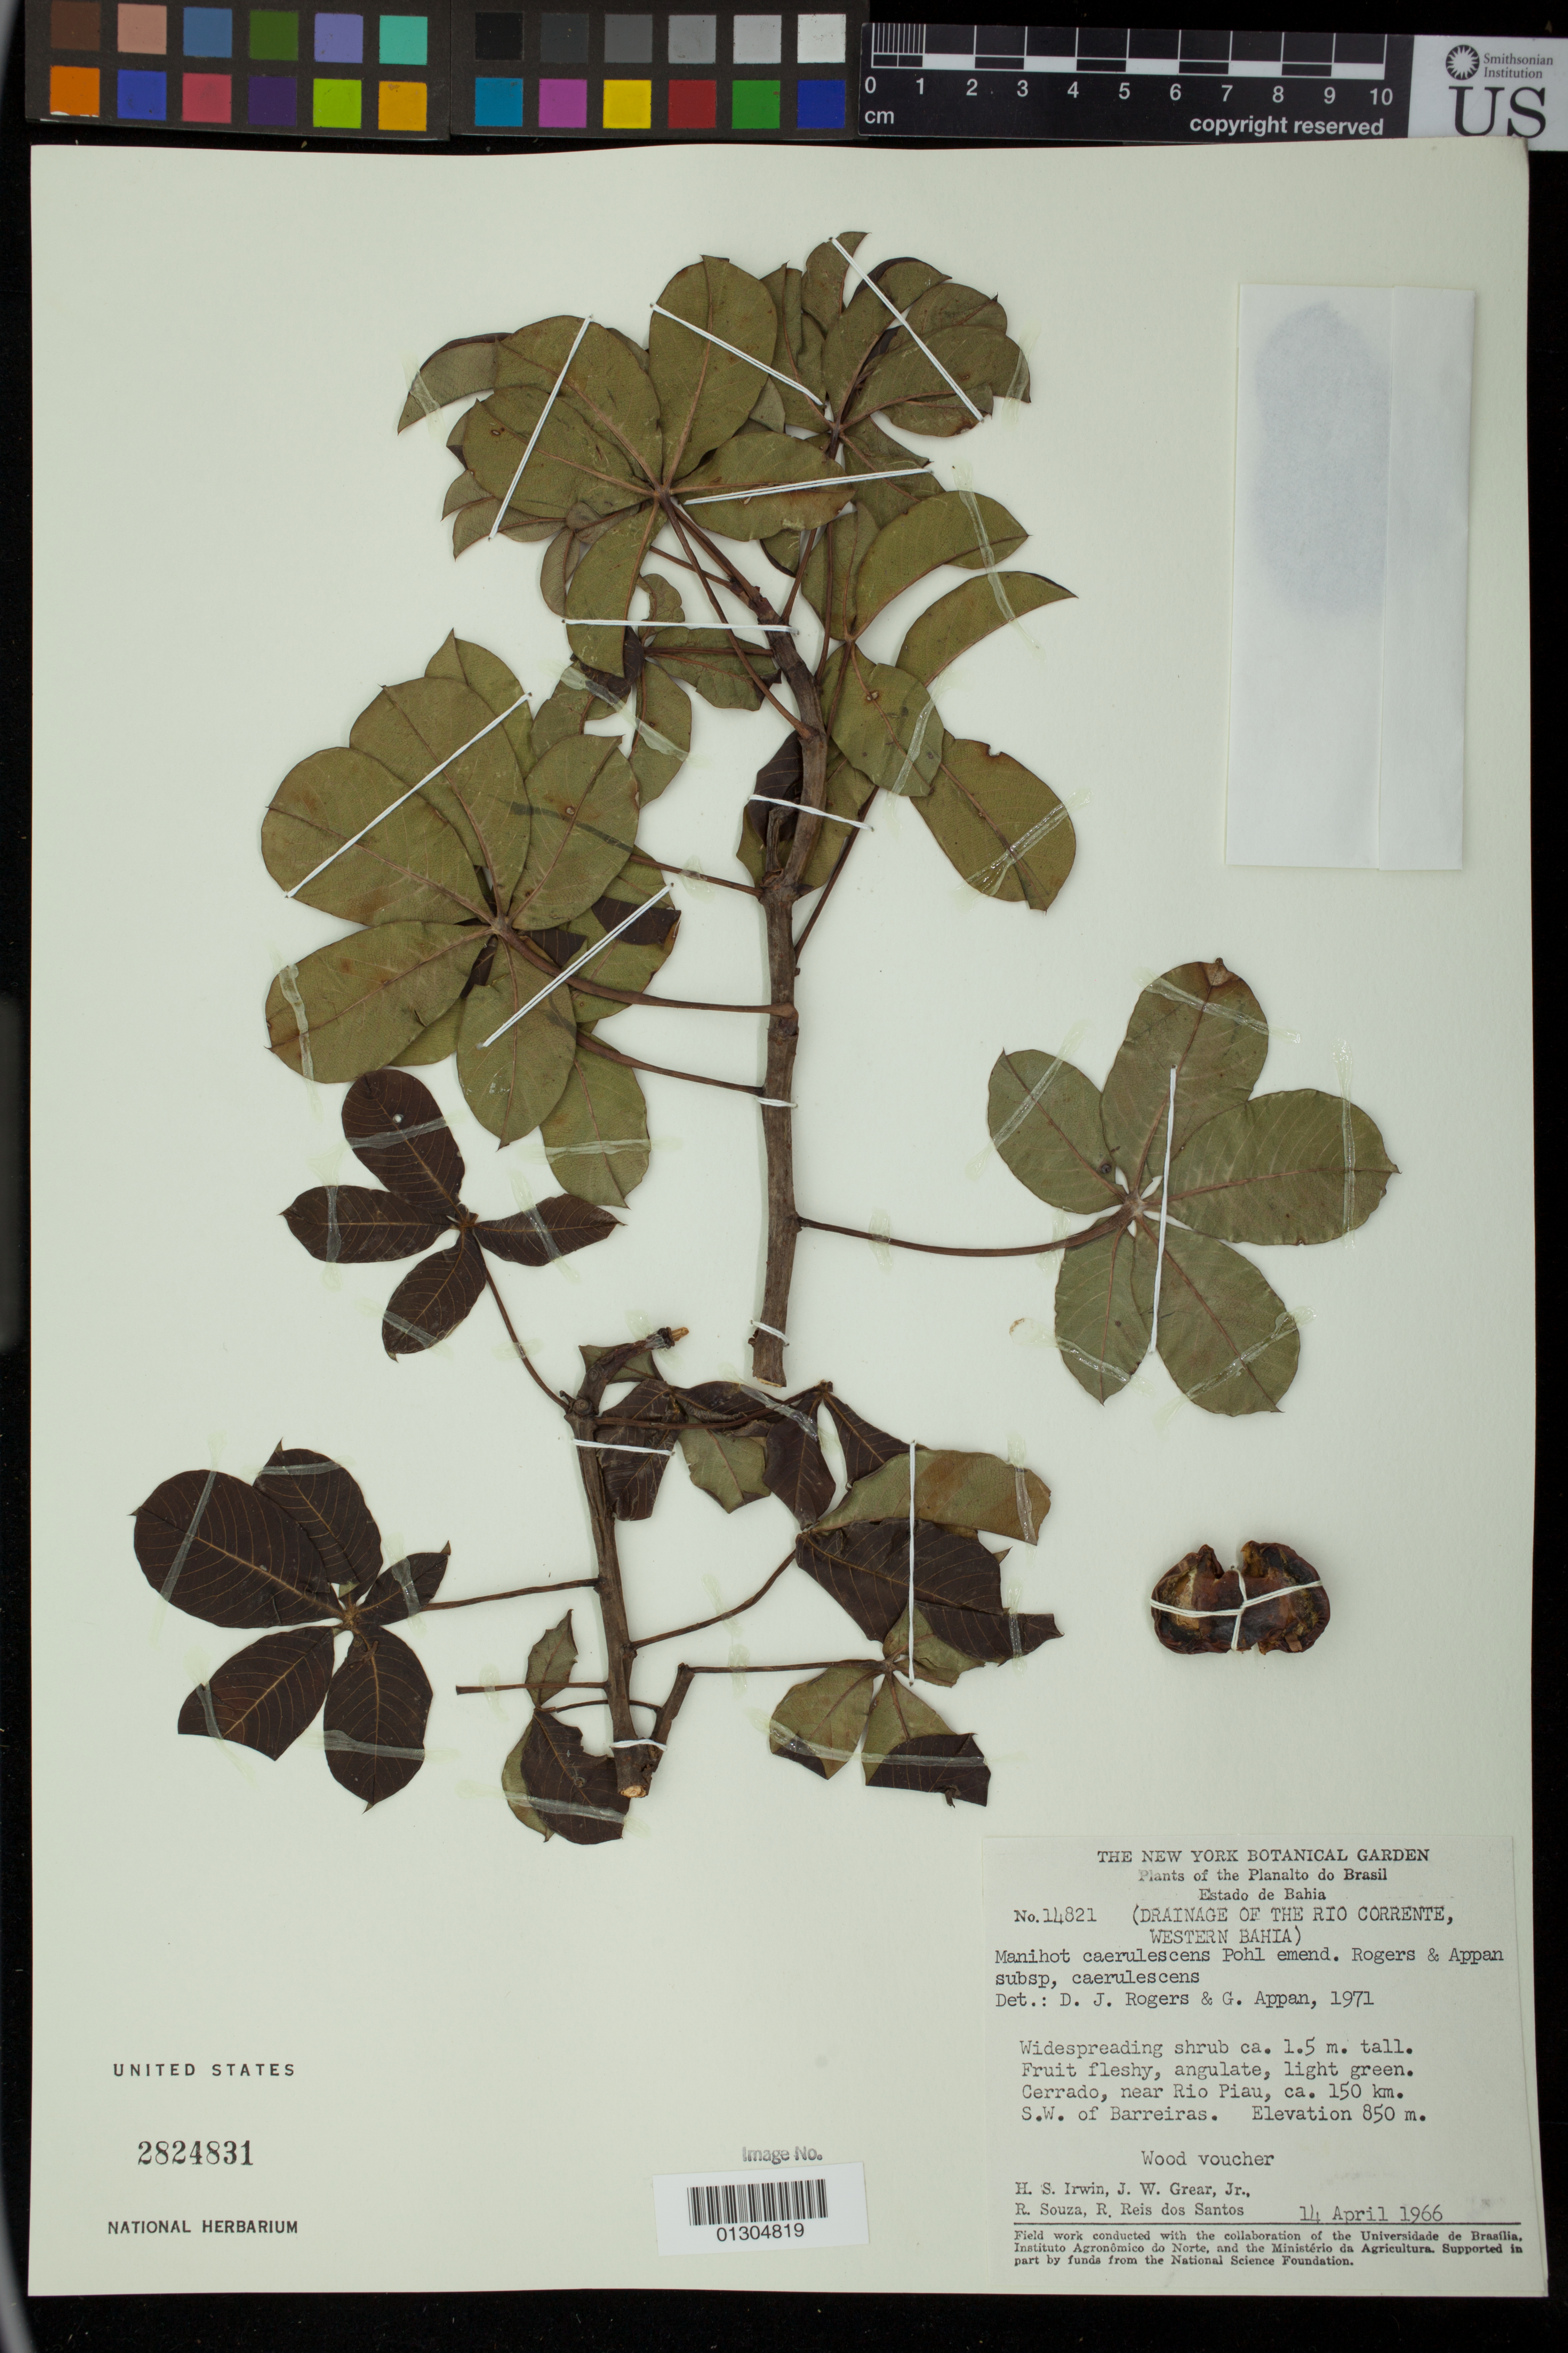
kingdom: Plantae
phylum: Tracheophyta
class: Magnoliopsida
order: Malpighiales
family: Euphorbiaceae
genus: Manihot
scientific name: Manihot caerulescens subsp. caerulescens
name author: Pohl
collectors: H. Irwin, J. W. Grear, R. Souza & R. Reis dos Santos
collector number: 14821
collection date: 1966-04-14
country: Brazil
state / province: Bahia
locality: (Drainage of the Rio Corrente, Western Bahia)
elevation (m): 850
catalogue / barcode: US 2824831